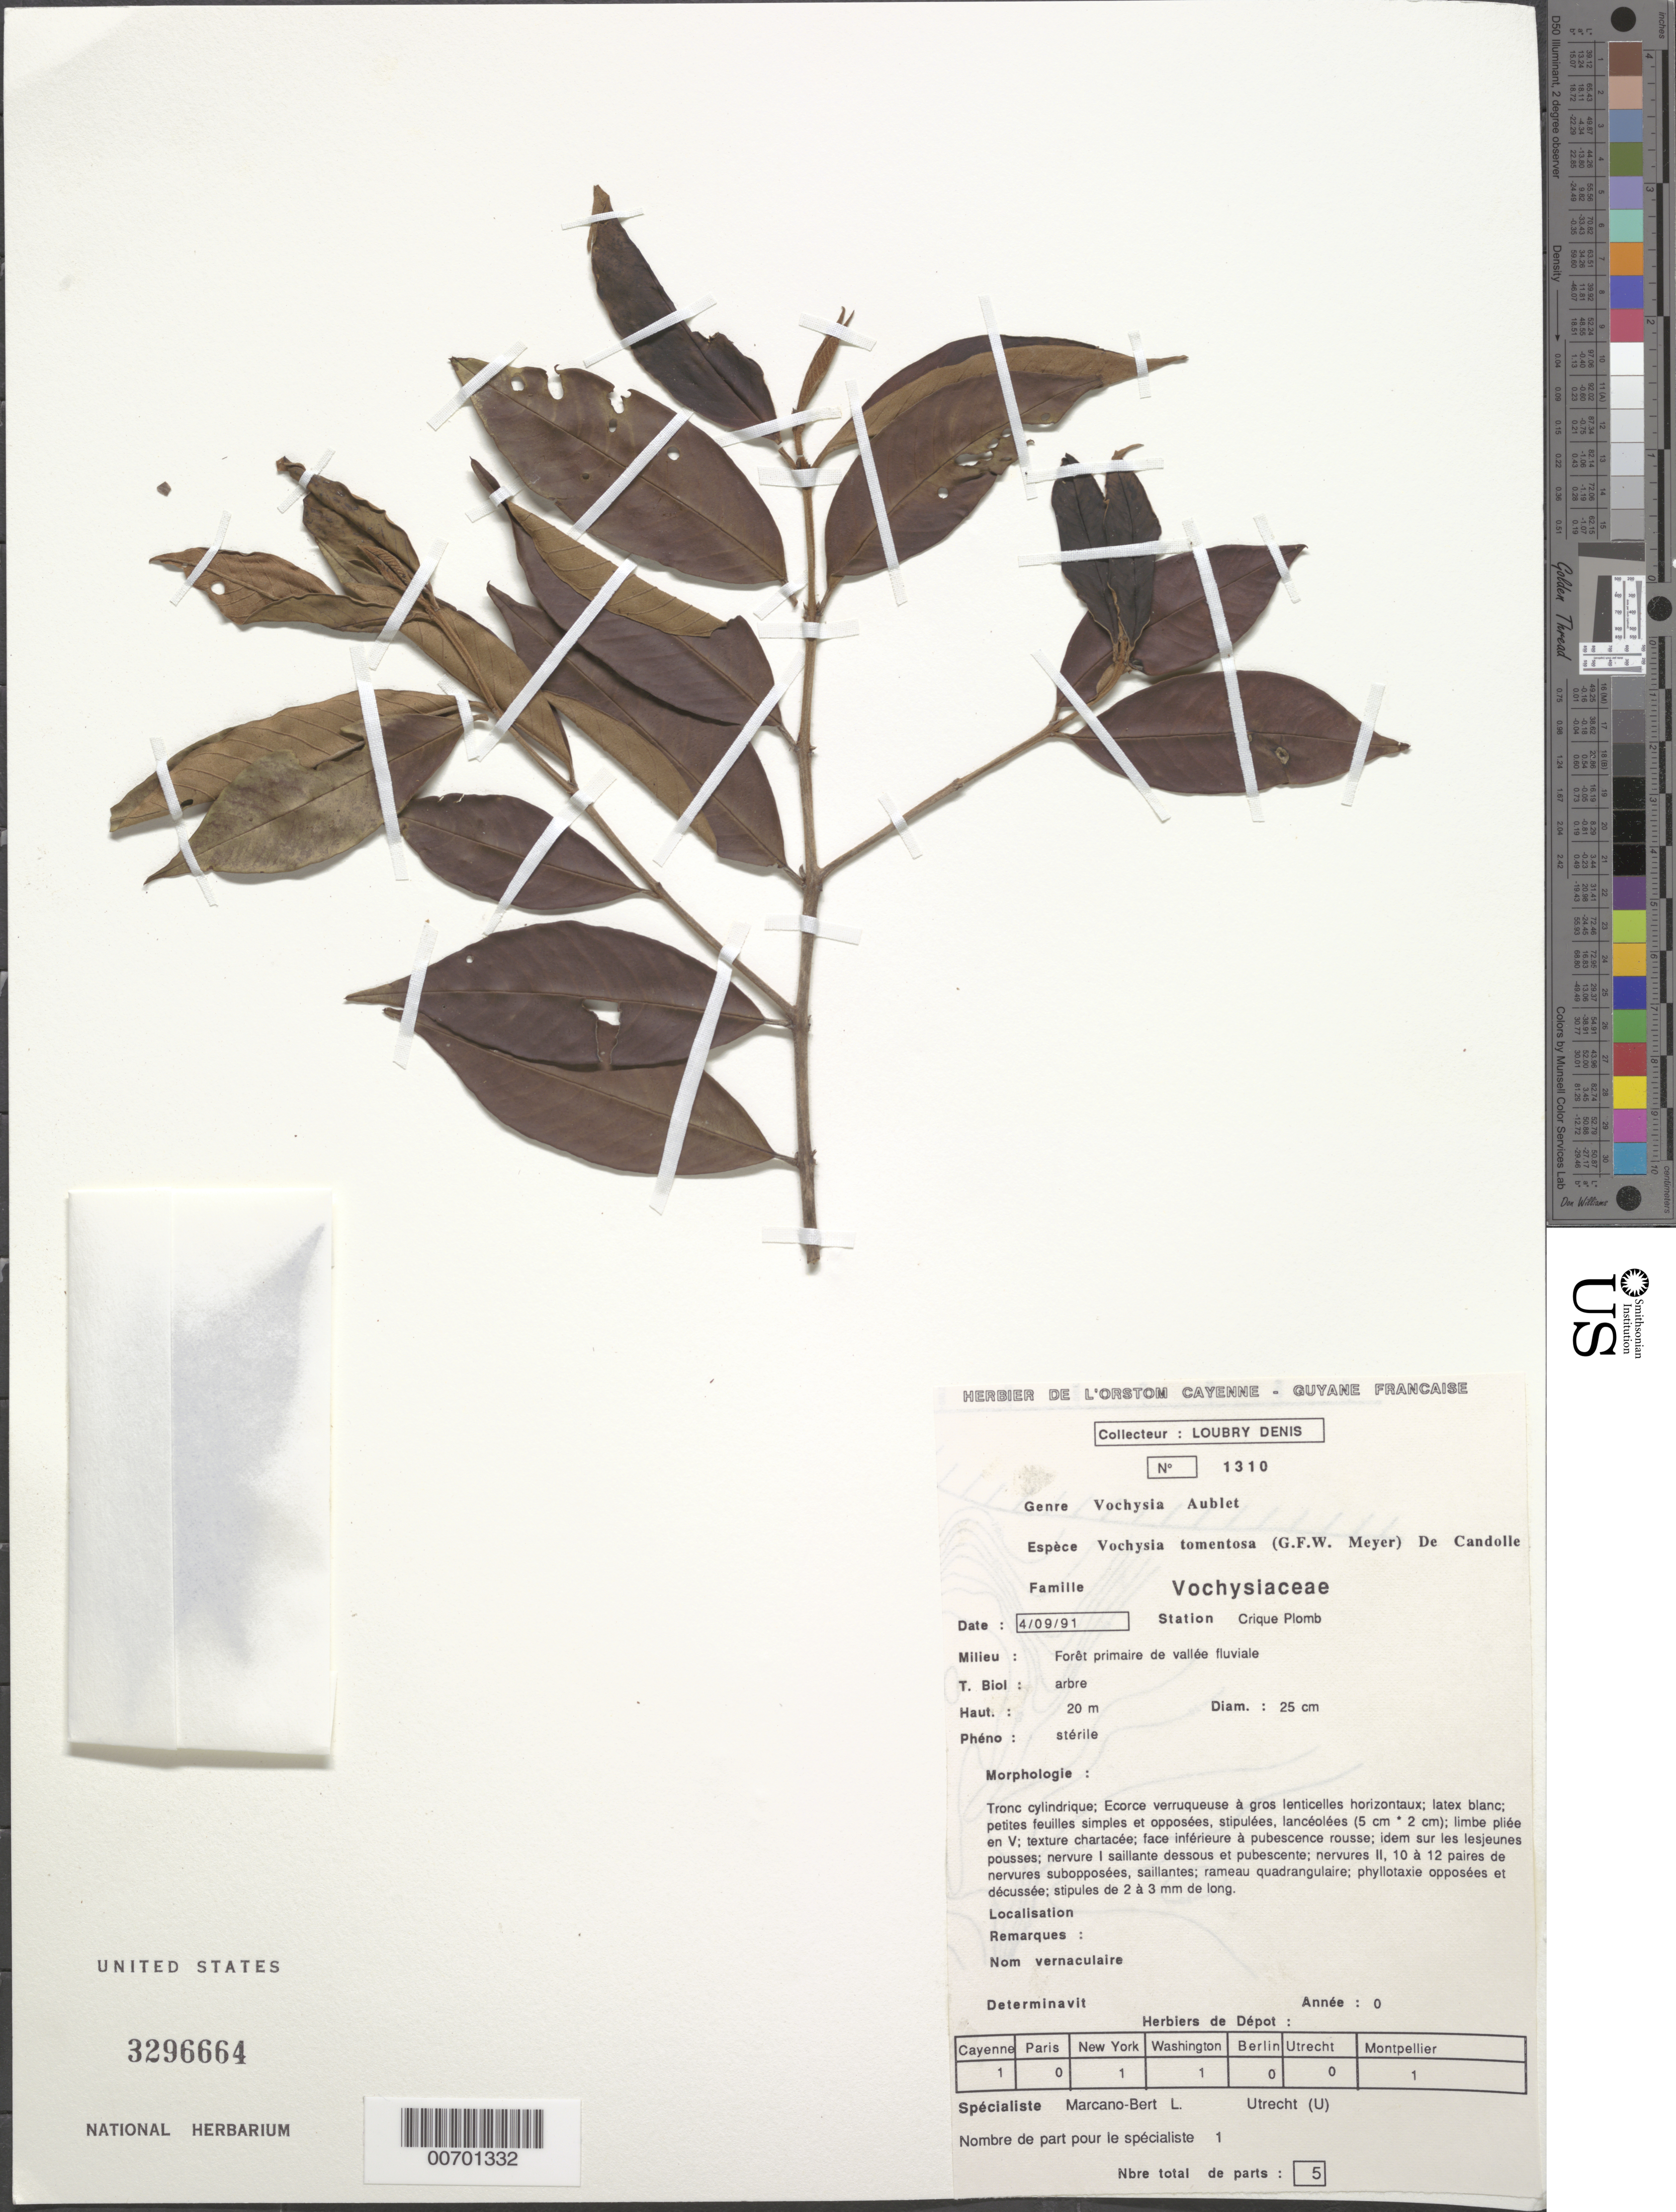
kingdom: Plantae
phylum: Tracheophyta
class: Magnoliopsida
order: Myrtales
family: Vochysiaceae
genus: Vochysia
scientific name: Vochysia tomentosa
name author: (G. Mey.) DC.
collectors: D. Loubry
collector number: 1310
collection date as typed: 4-Sep-91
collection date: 1991-09-04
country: French Guiana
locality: Crique Plomb, Bassin du Sinnamary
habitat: Primary forest of river valley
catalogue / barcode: US 3296664